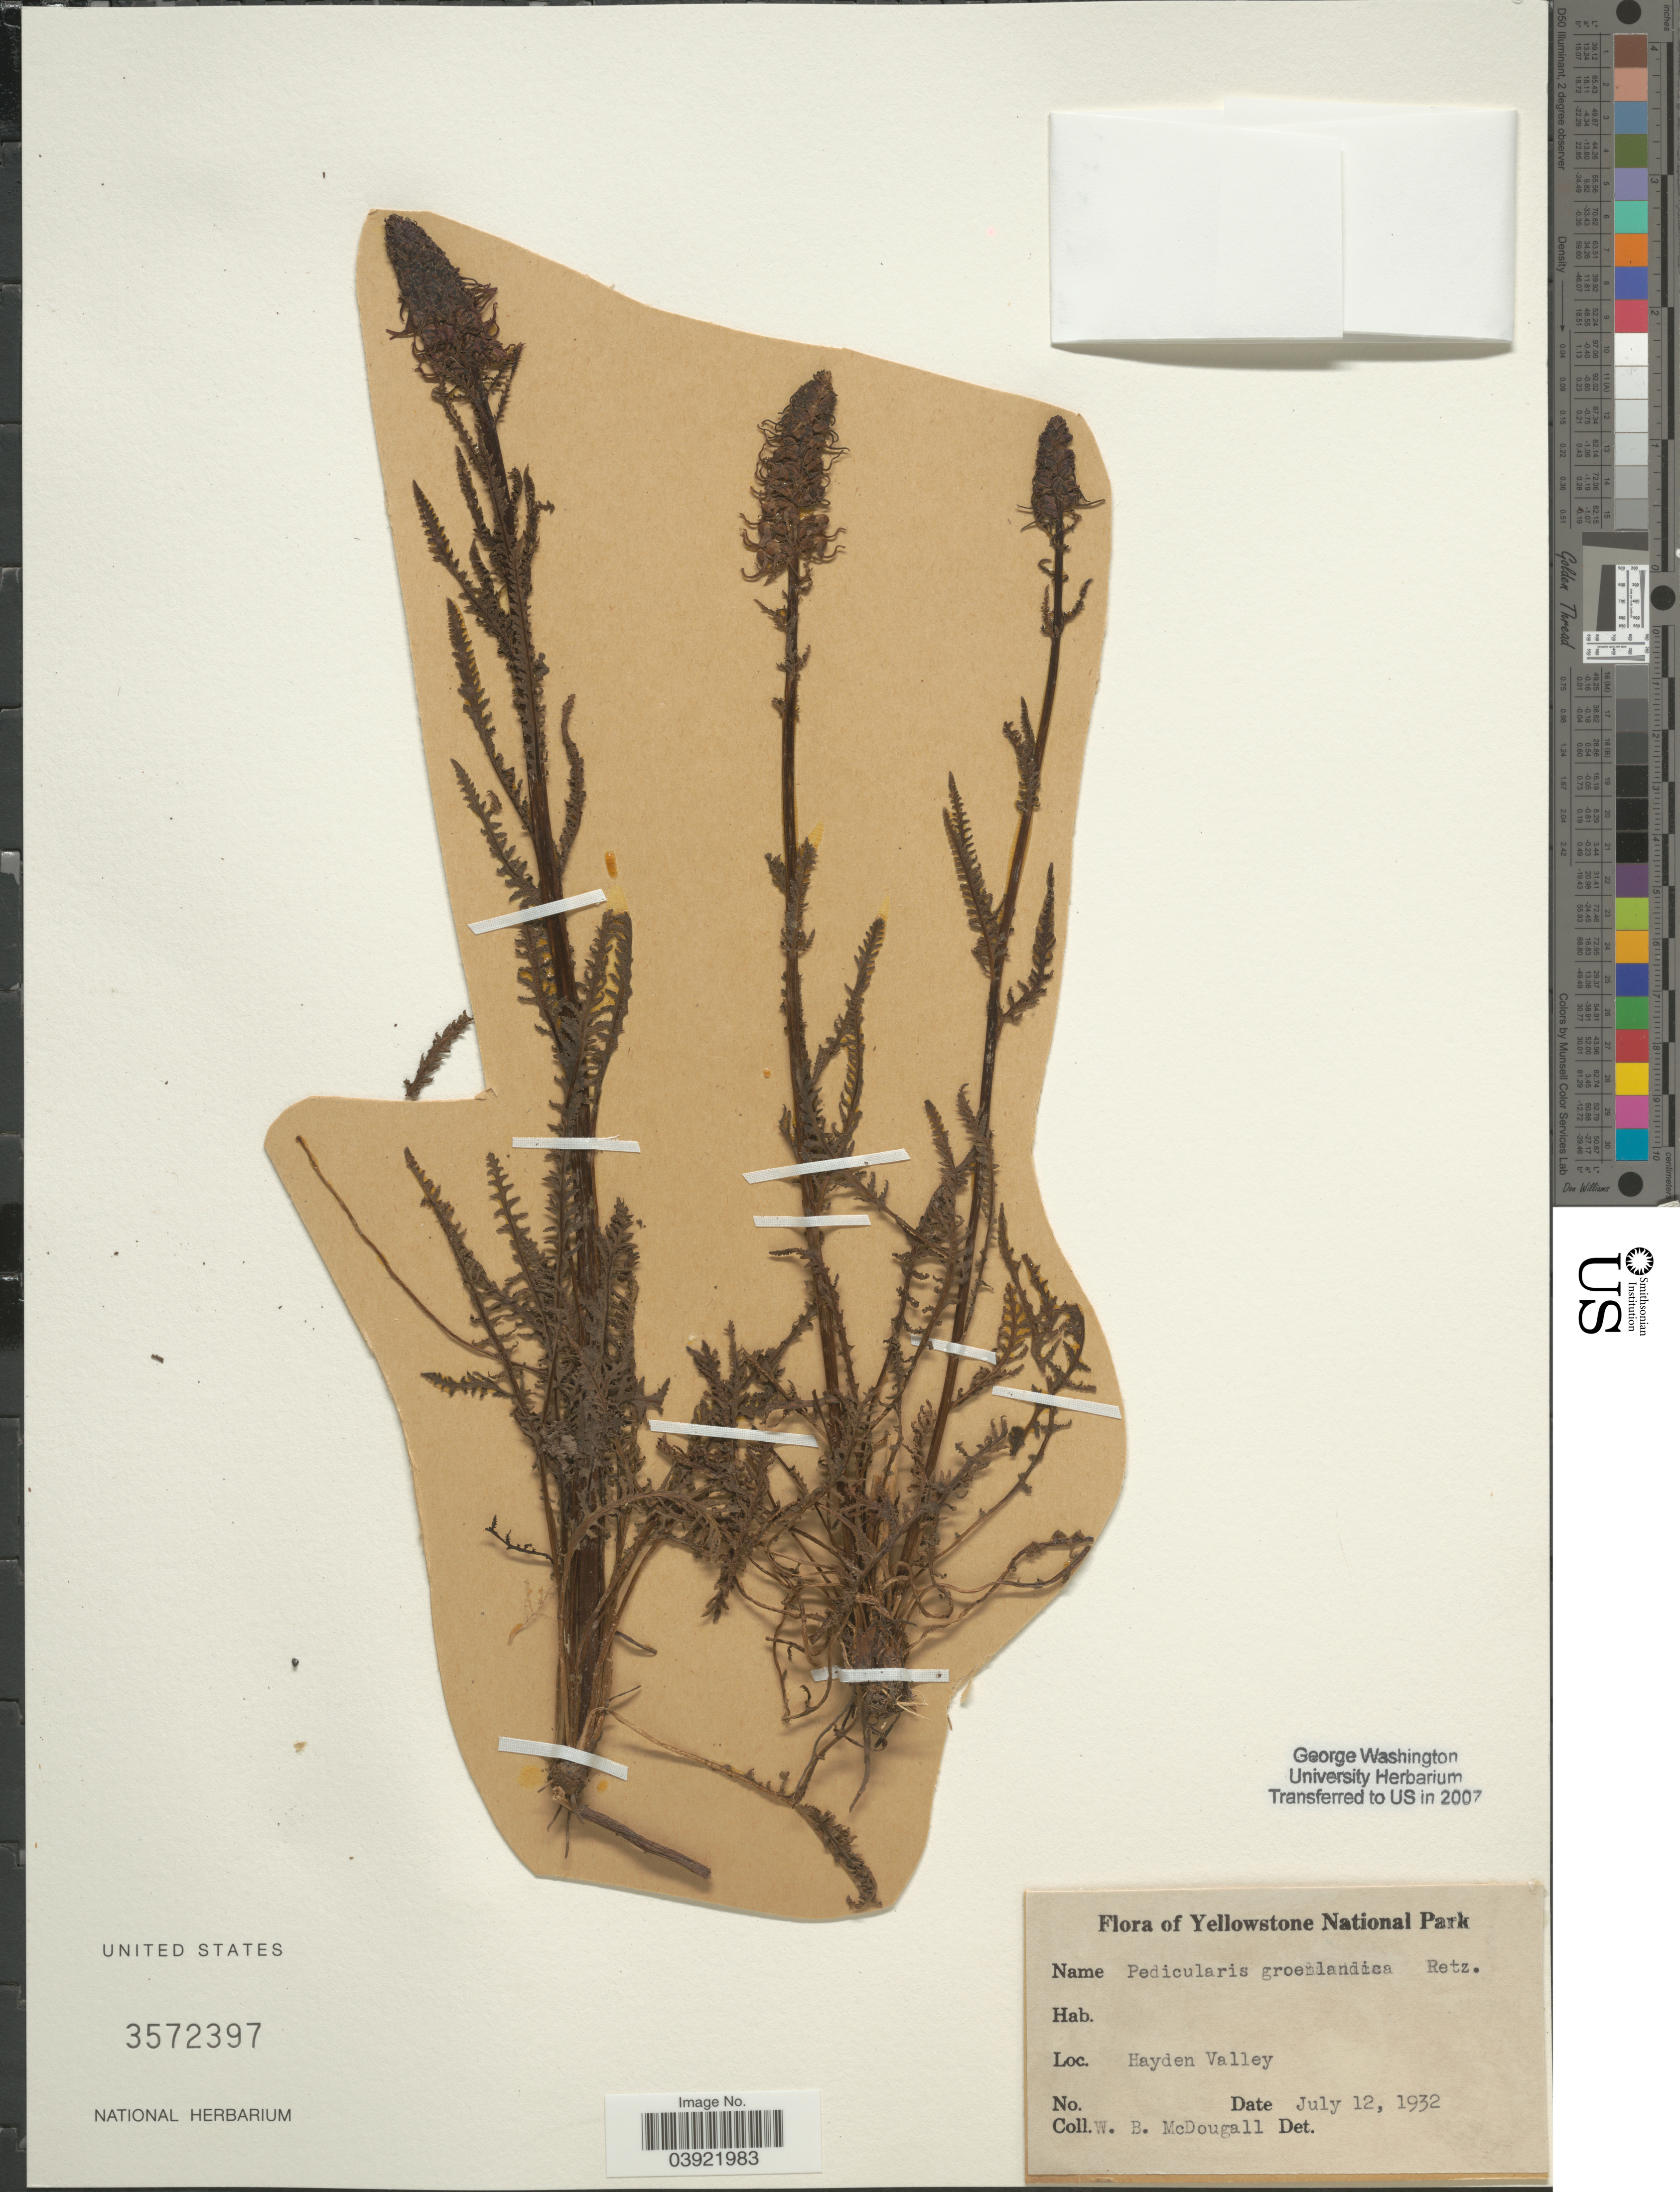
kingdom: Plantae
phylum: Tracheophyta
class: Magnoliopsida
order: Lamiales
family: Orobanchaceae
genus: Pedicularis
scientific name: Pedicularis groenlandica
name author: Retz.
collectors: W. B. McDougall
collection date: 1932-07-12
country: United States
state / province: Wyoming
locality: Yellowstone National Park. Hayden Valley.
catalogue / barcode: US 3572397